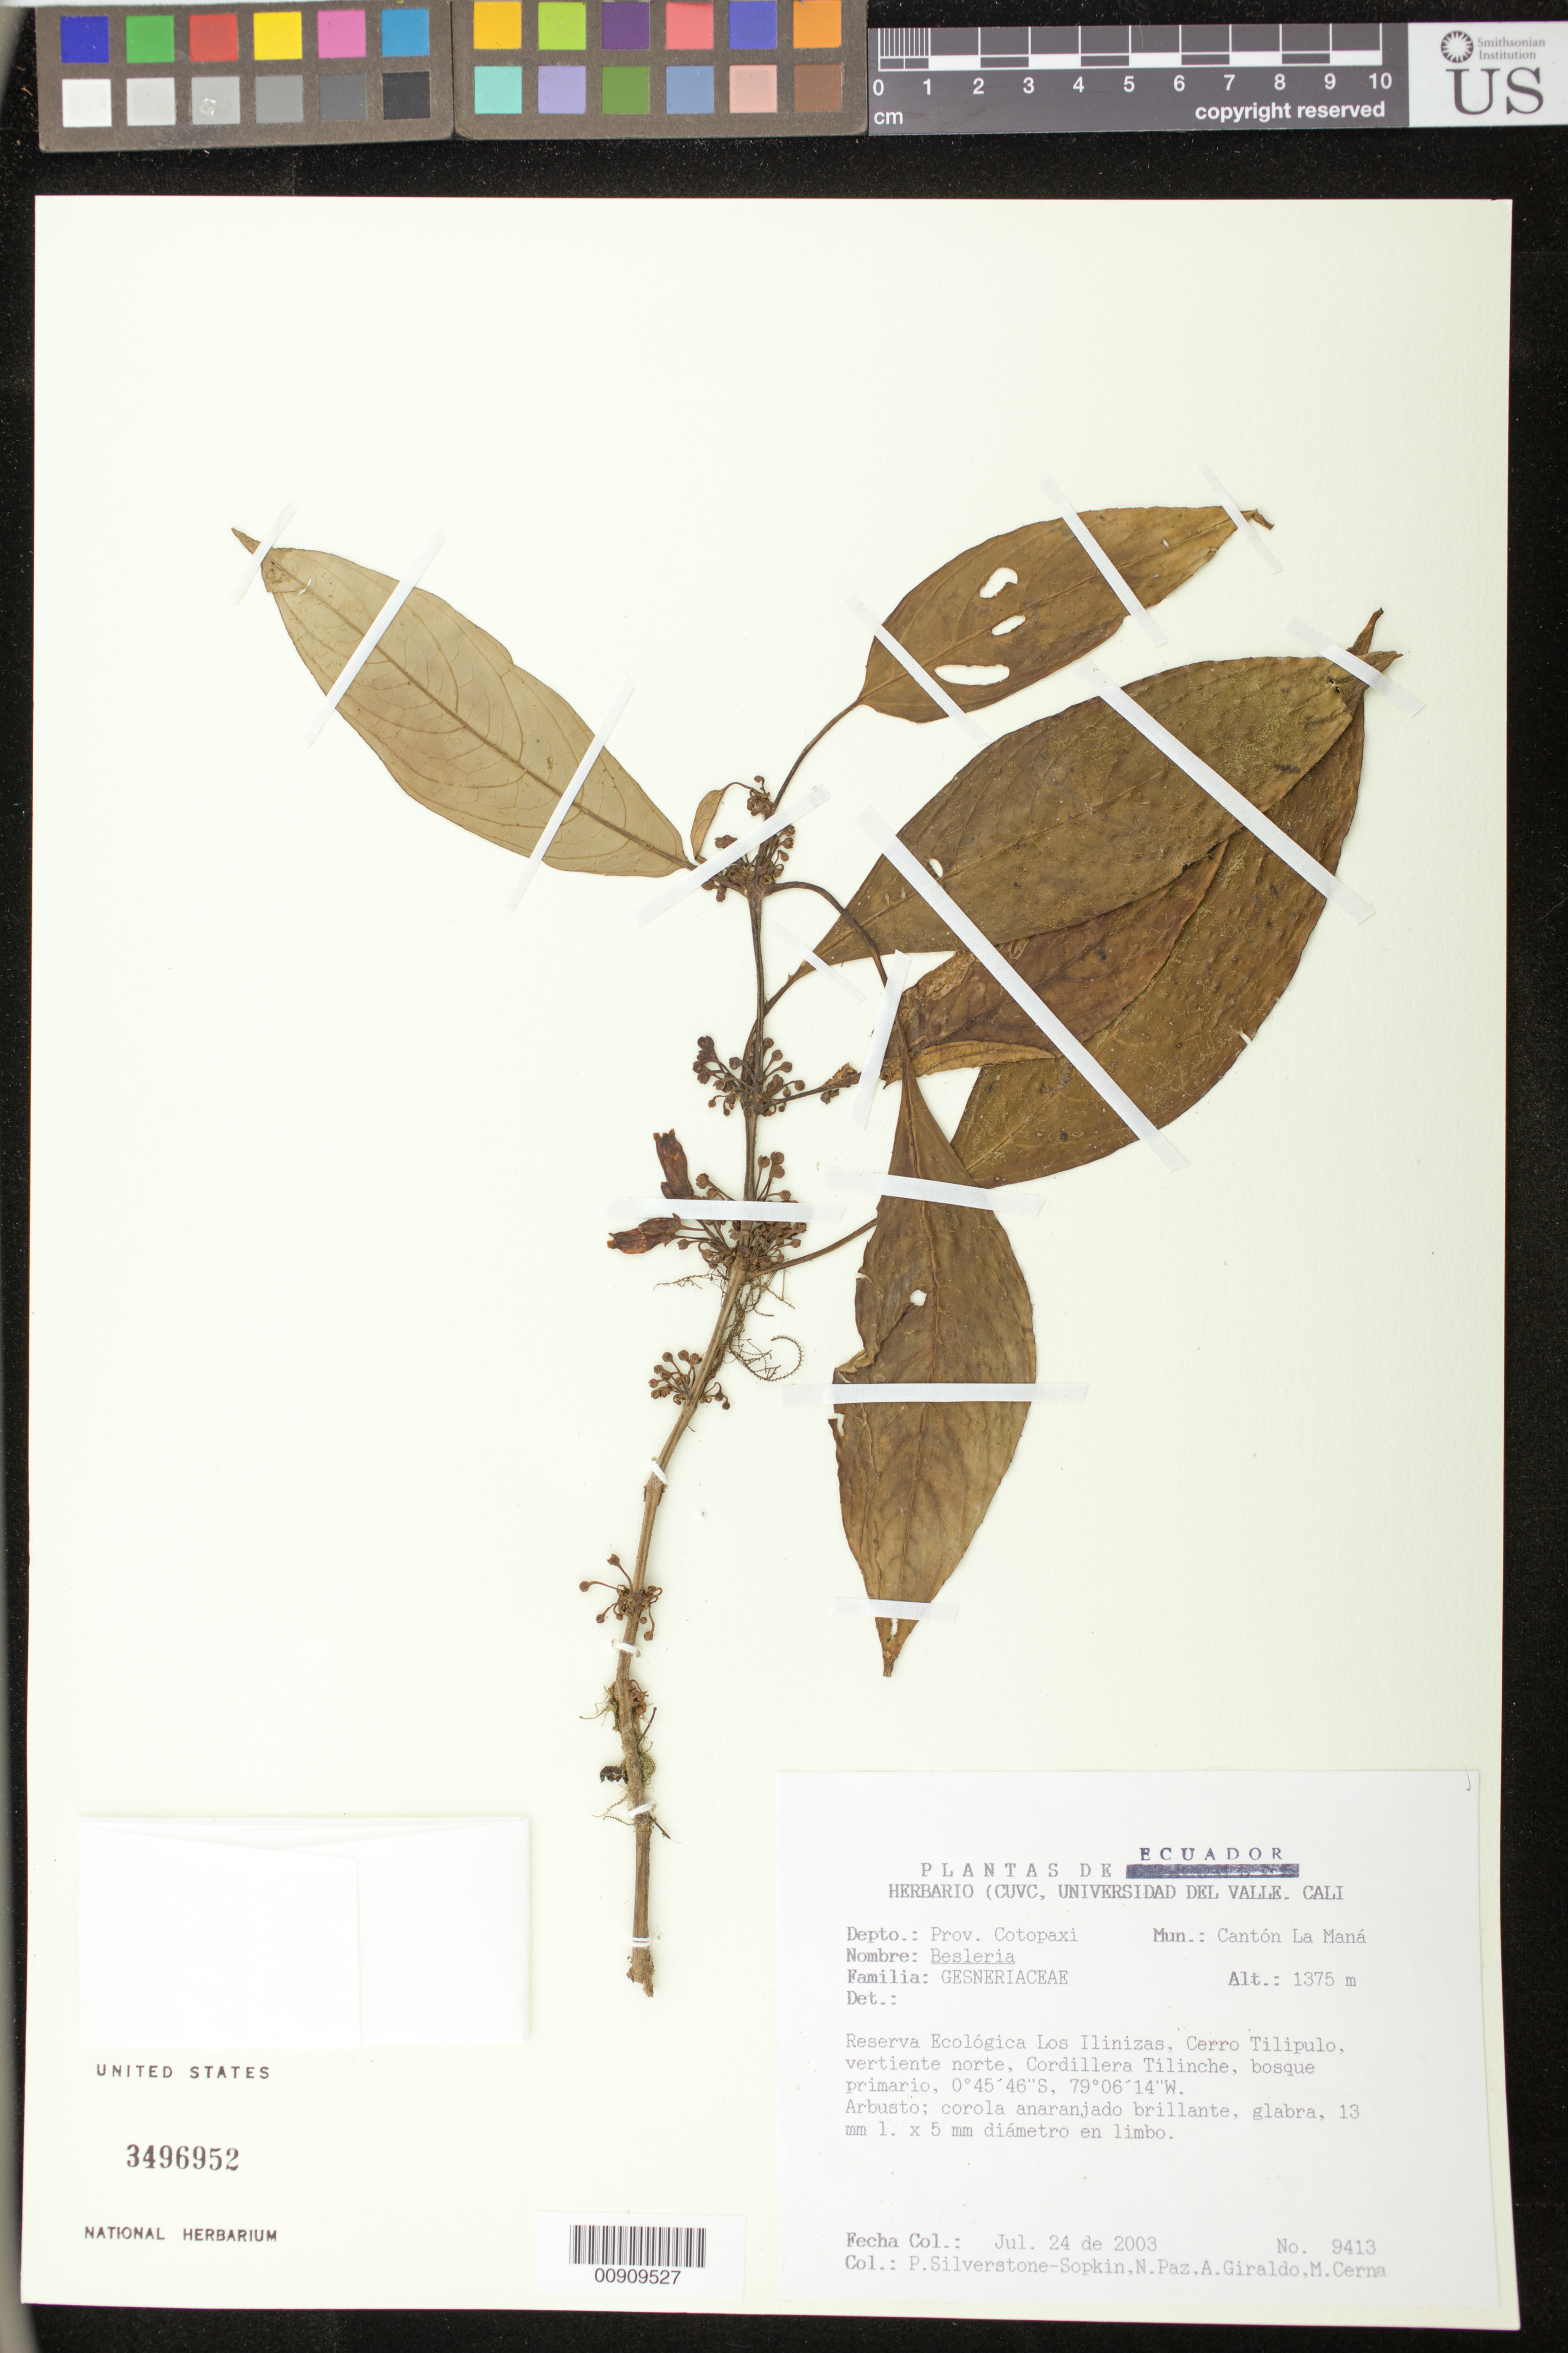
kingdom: Plantae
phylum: Tracheophyta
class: Magnoliopsida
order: Lamiales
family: Gesneriaceae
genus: Besleria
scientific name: Besleria sp.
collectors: P. A. Silverstone-Sopkin, N. Paz, A. Giraldo & M. Cerna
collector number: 9413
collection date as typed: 24 Jul 2003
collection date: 2003-07-24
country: Ecuador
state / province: Cotopaxi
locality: Cantón La Manó. Reserva Ecológica Los Ilinizas, Cerro Tilipulo, vertiente norte, Cordillera Tilinche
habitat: Bosque primario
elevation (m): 1375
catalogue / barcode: US 3496952